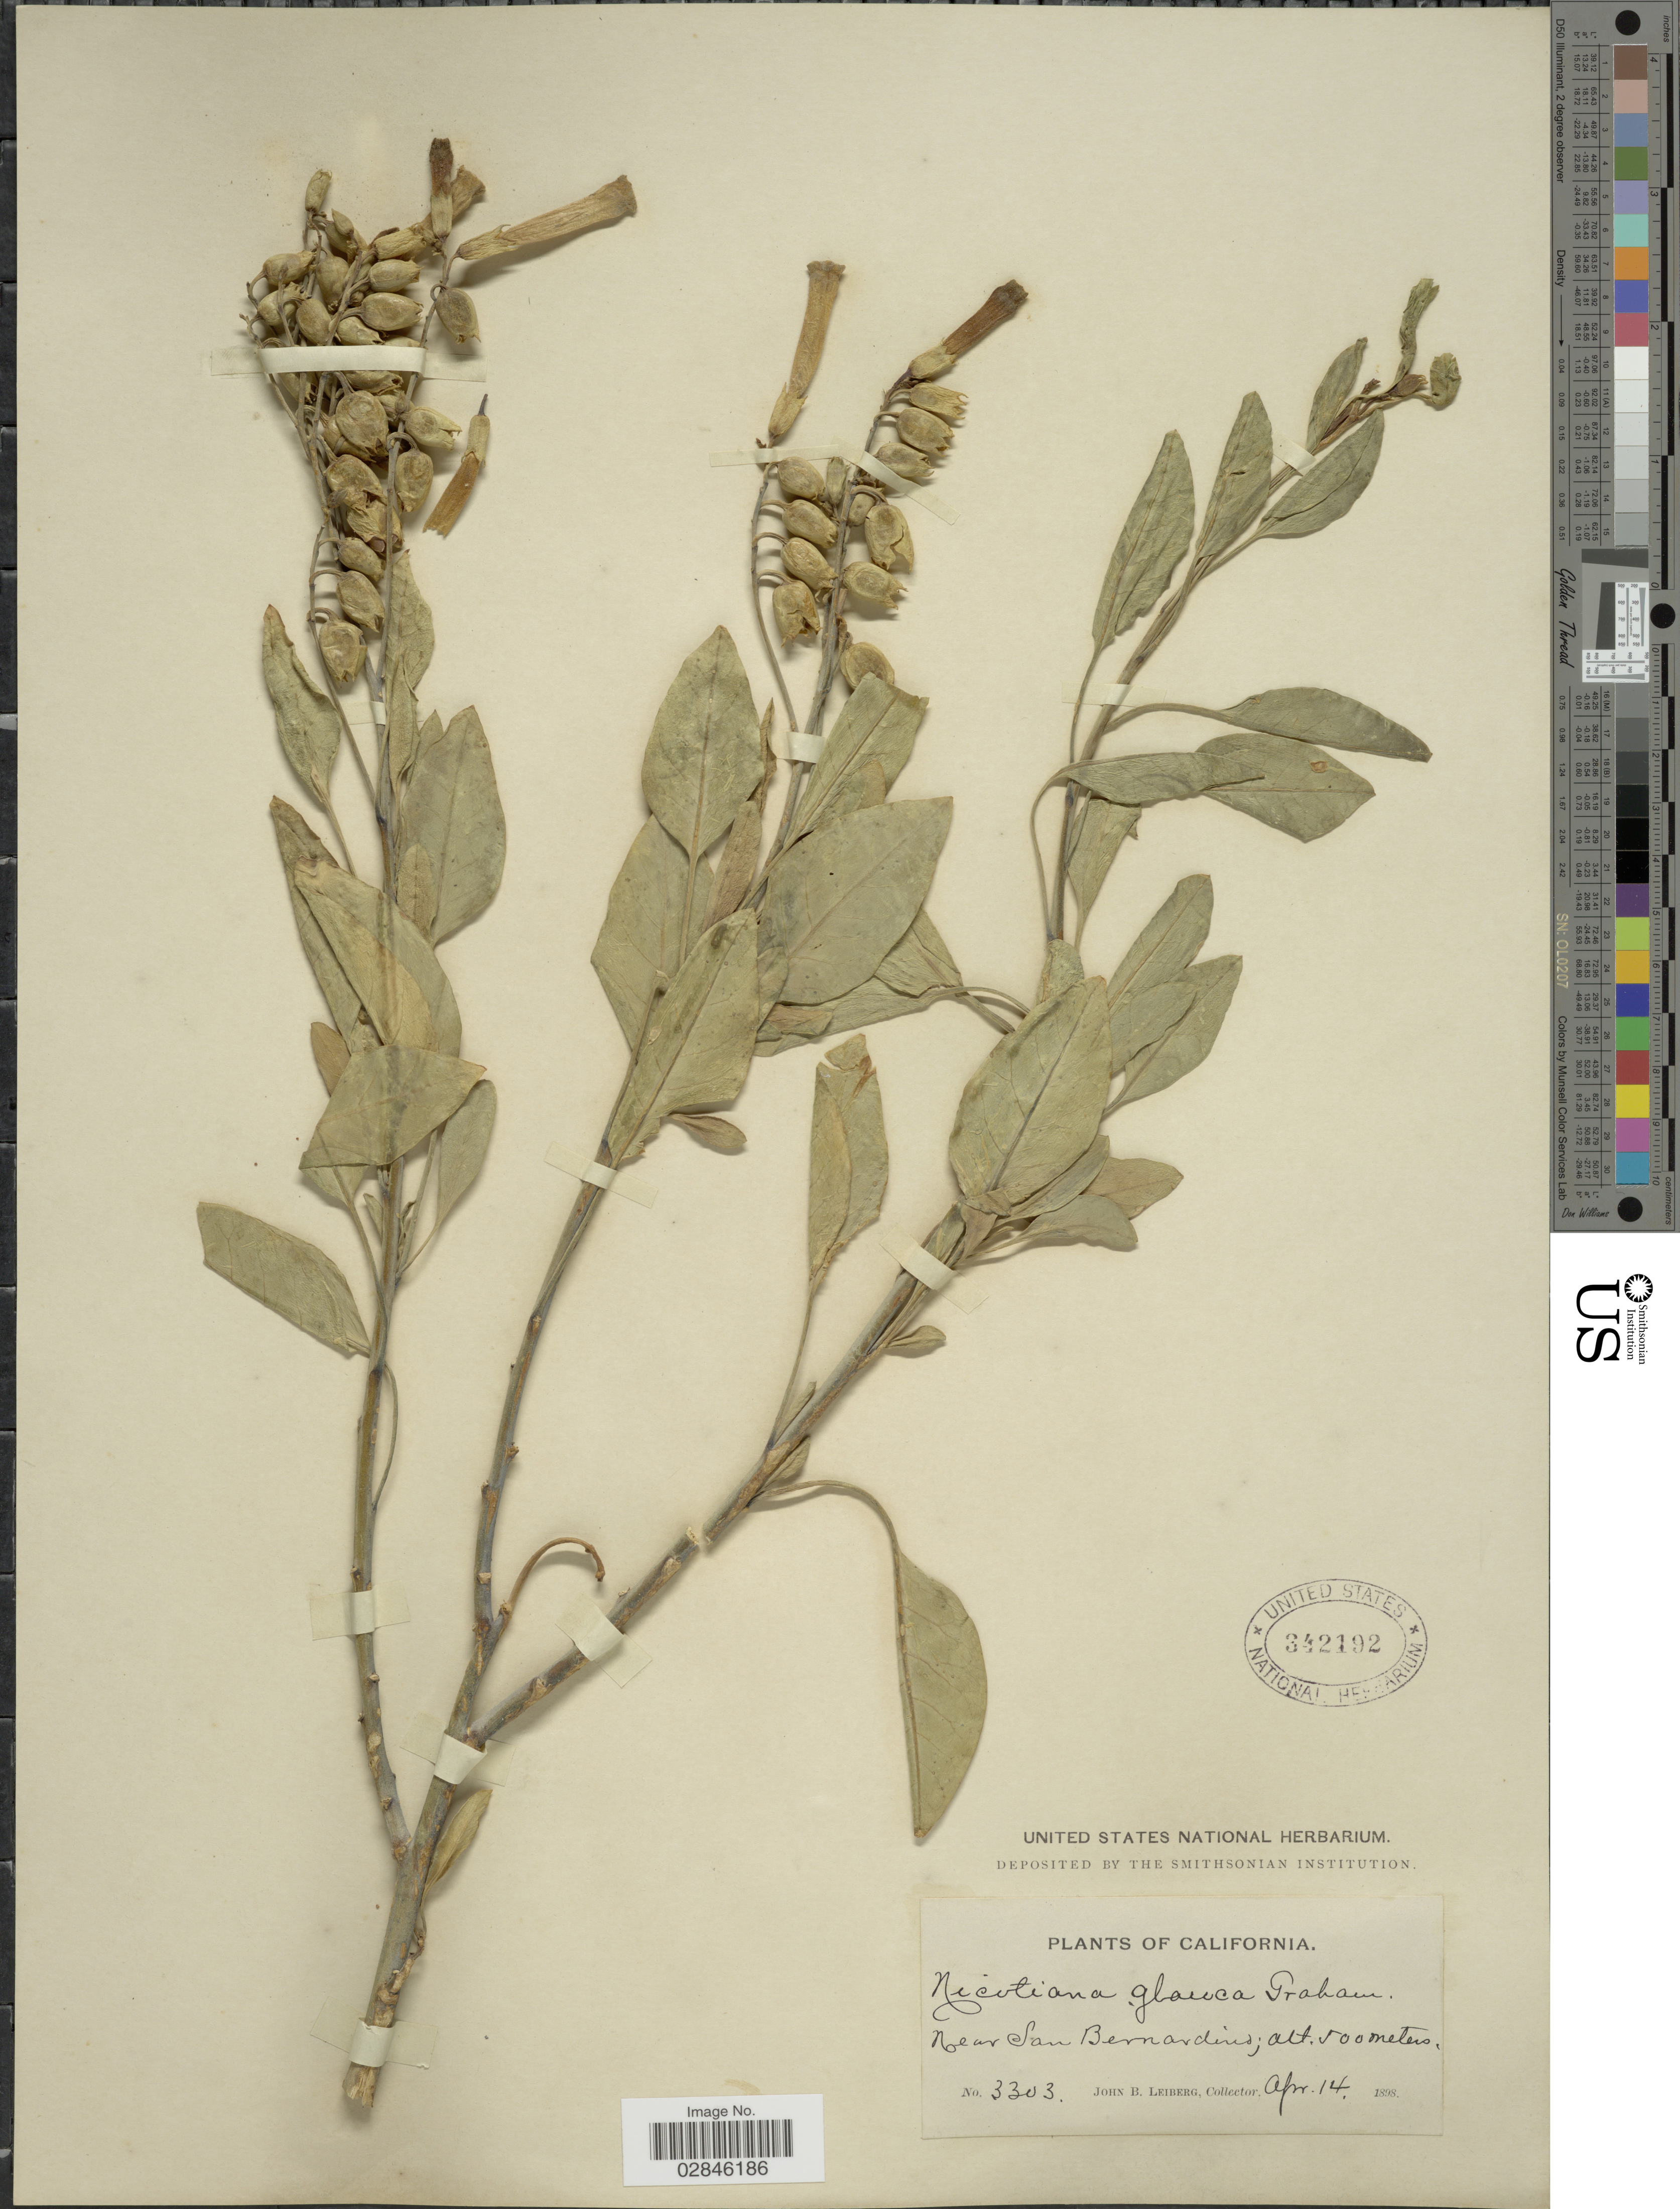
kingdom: Plantae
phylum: Tracheophyta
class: Magnoliopsida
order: Solanales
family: Solanaceae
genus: Nicotiana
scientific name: Nicotiana glauca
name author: Graham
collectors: J. Leiberg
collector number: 3303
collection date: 1898-04-14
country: United States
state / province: California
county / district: San Bernardino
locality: Near San Bernardino.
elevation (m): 500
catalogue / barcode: US 342192